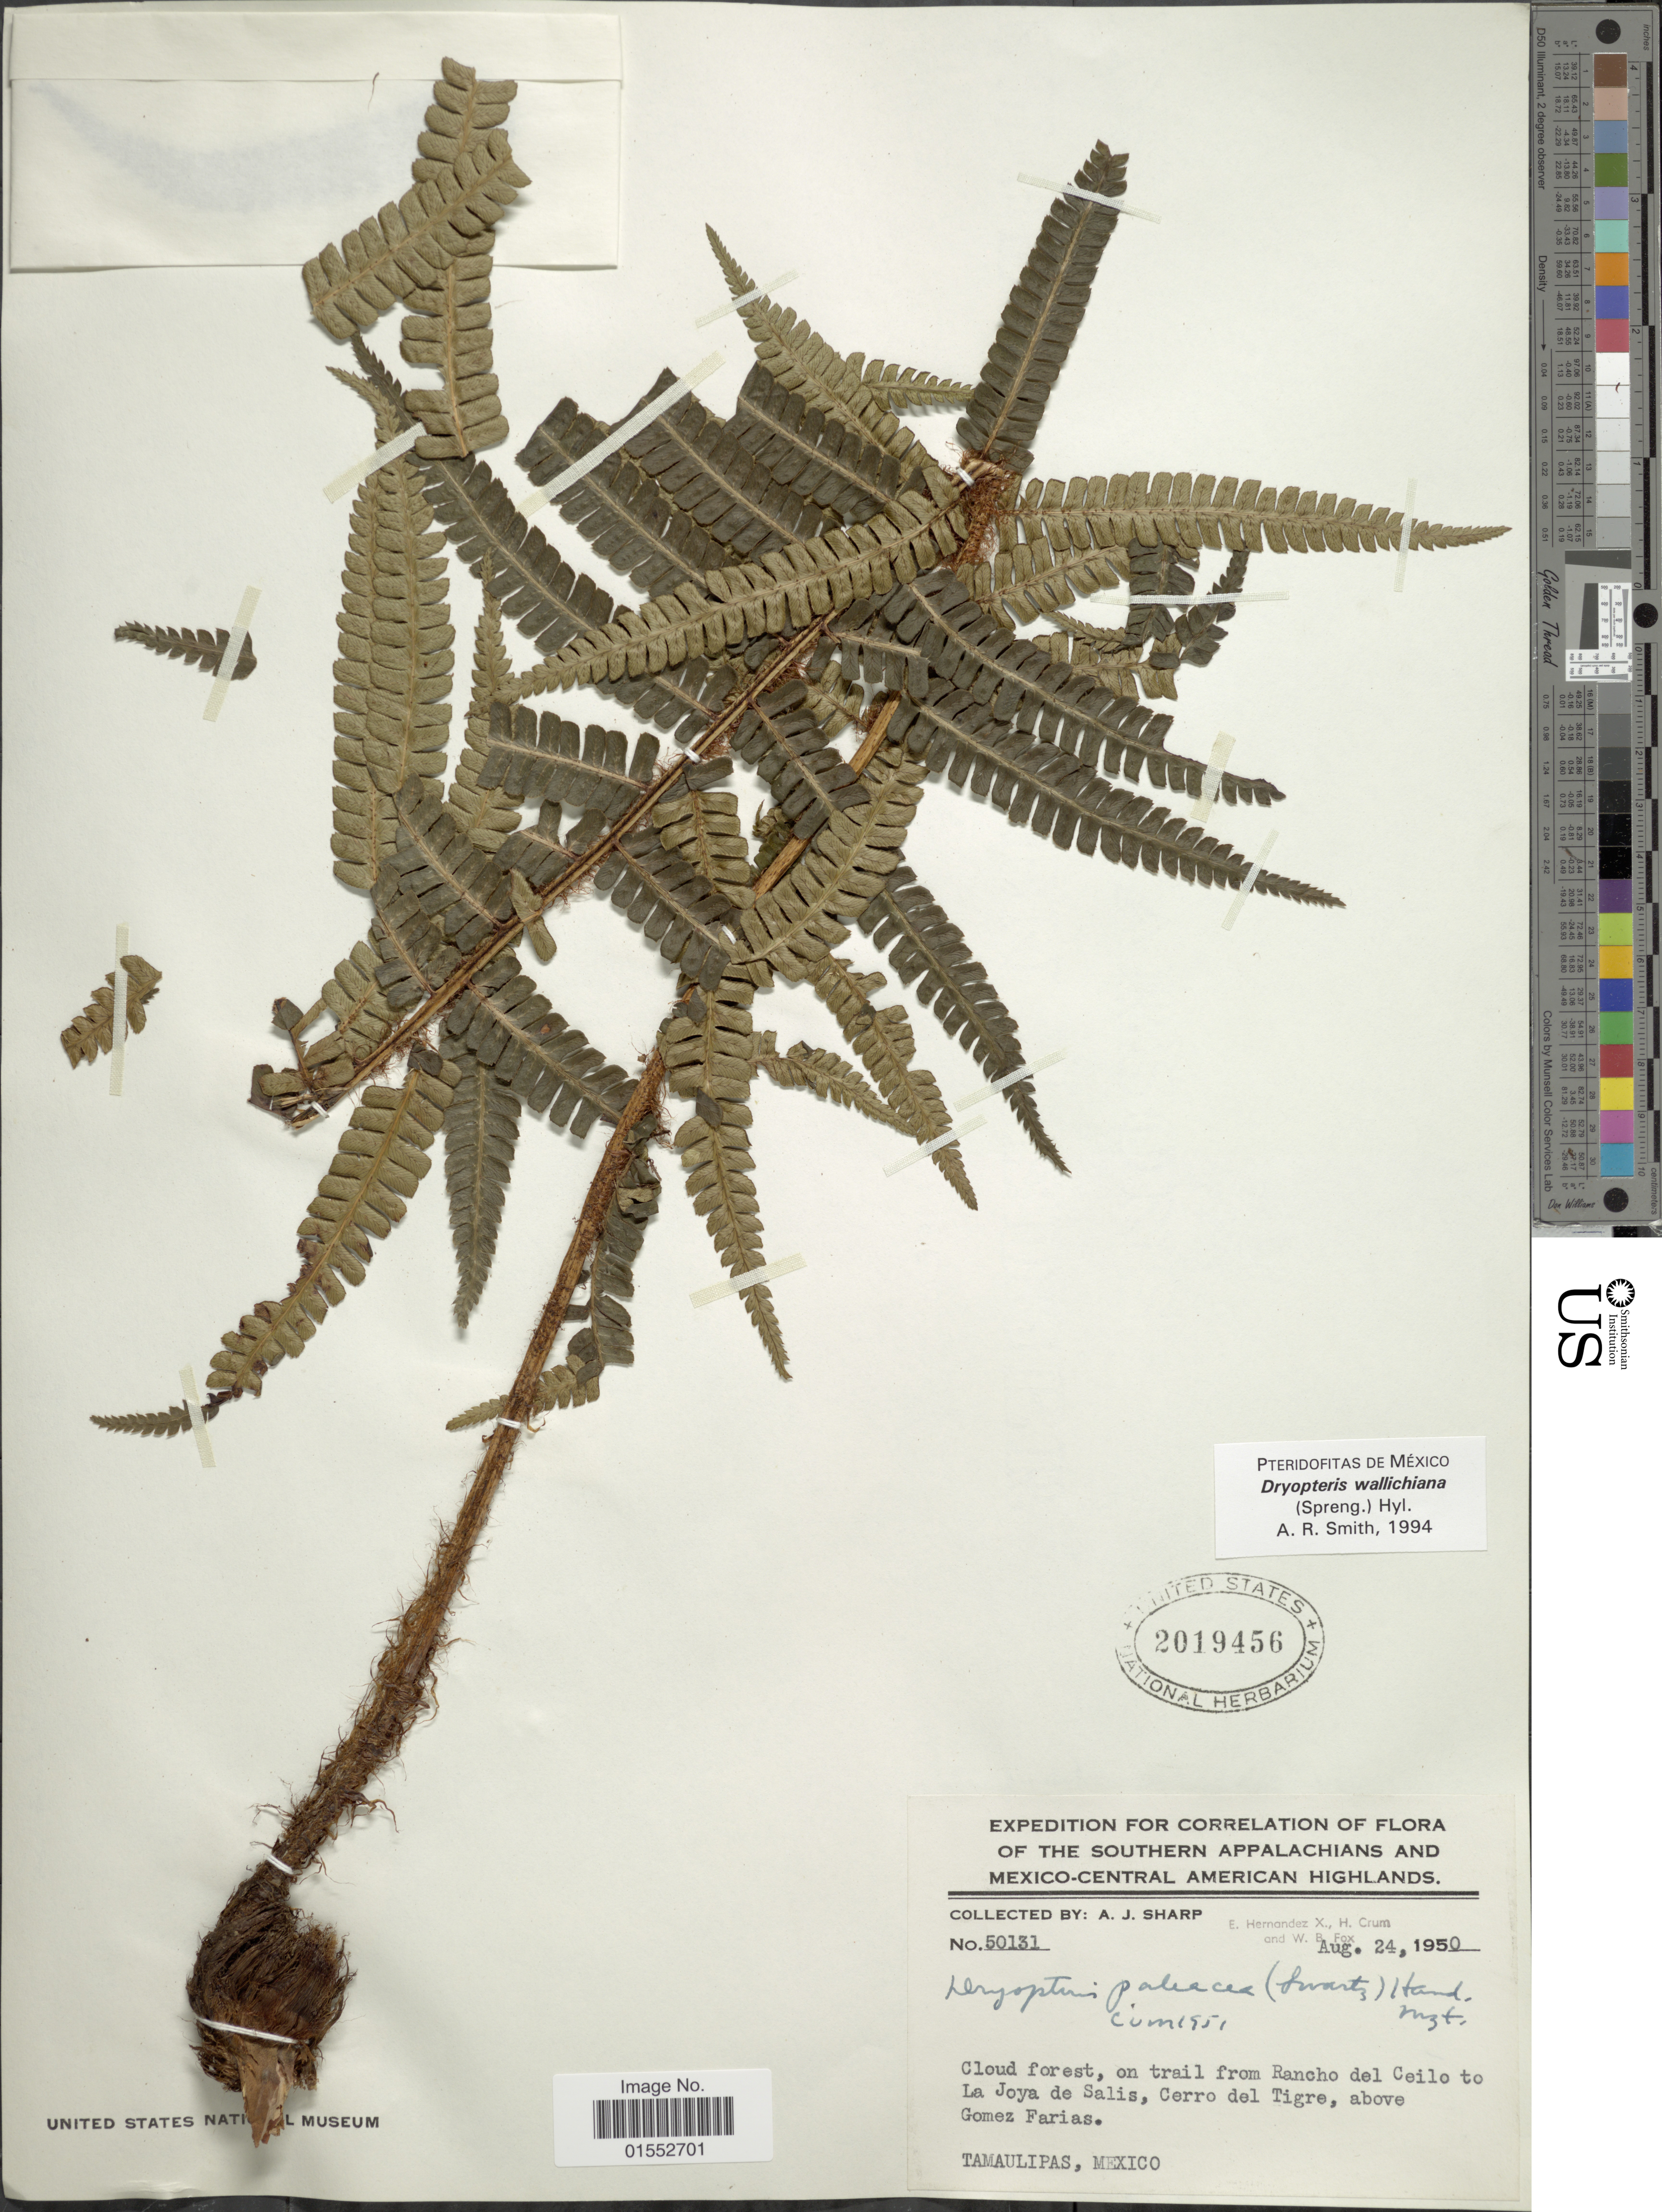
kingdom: Plantae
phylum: Tracheophyta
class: Polypodiopsida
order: Polypodiales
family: Dryopteridaceae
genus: Dryopteris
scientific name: Dryopteris wallichiana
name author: (Spreng.) Hyl.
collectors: A. J. Sharp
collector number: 50131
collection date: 1950-08-24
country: Mexico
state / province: Tamaulipas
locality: Southern Appalachians and Mexico-Central American Highlands, Cloud forest,on trail from Rancho del Ceilo to La Joya de Salis, Cerro del Tigre, above Gomez Farias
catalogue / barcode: US 2019456